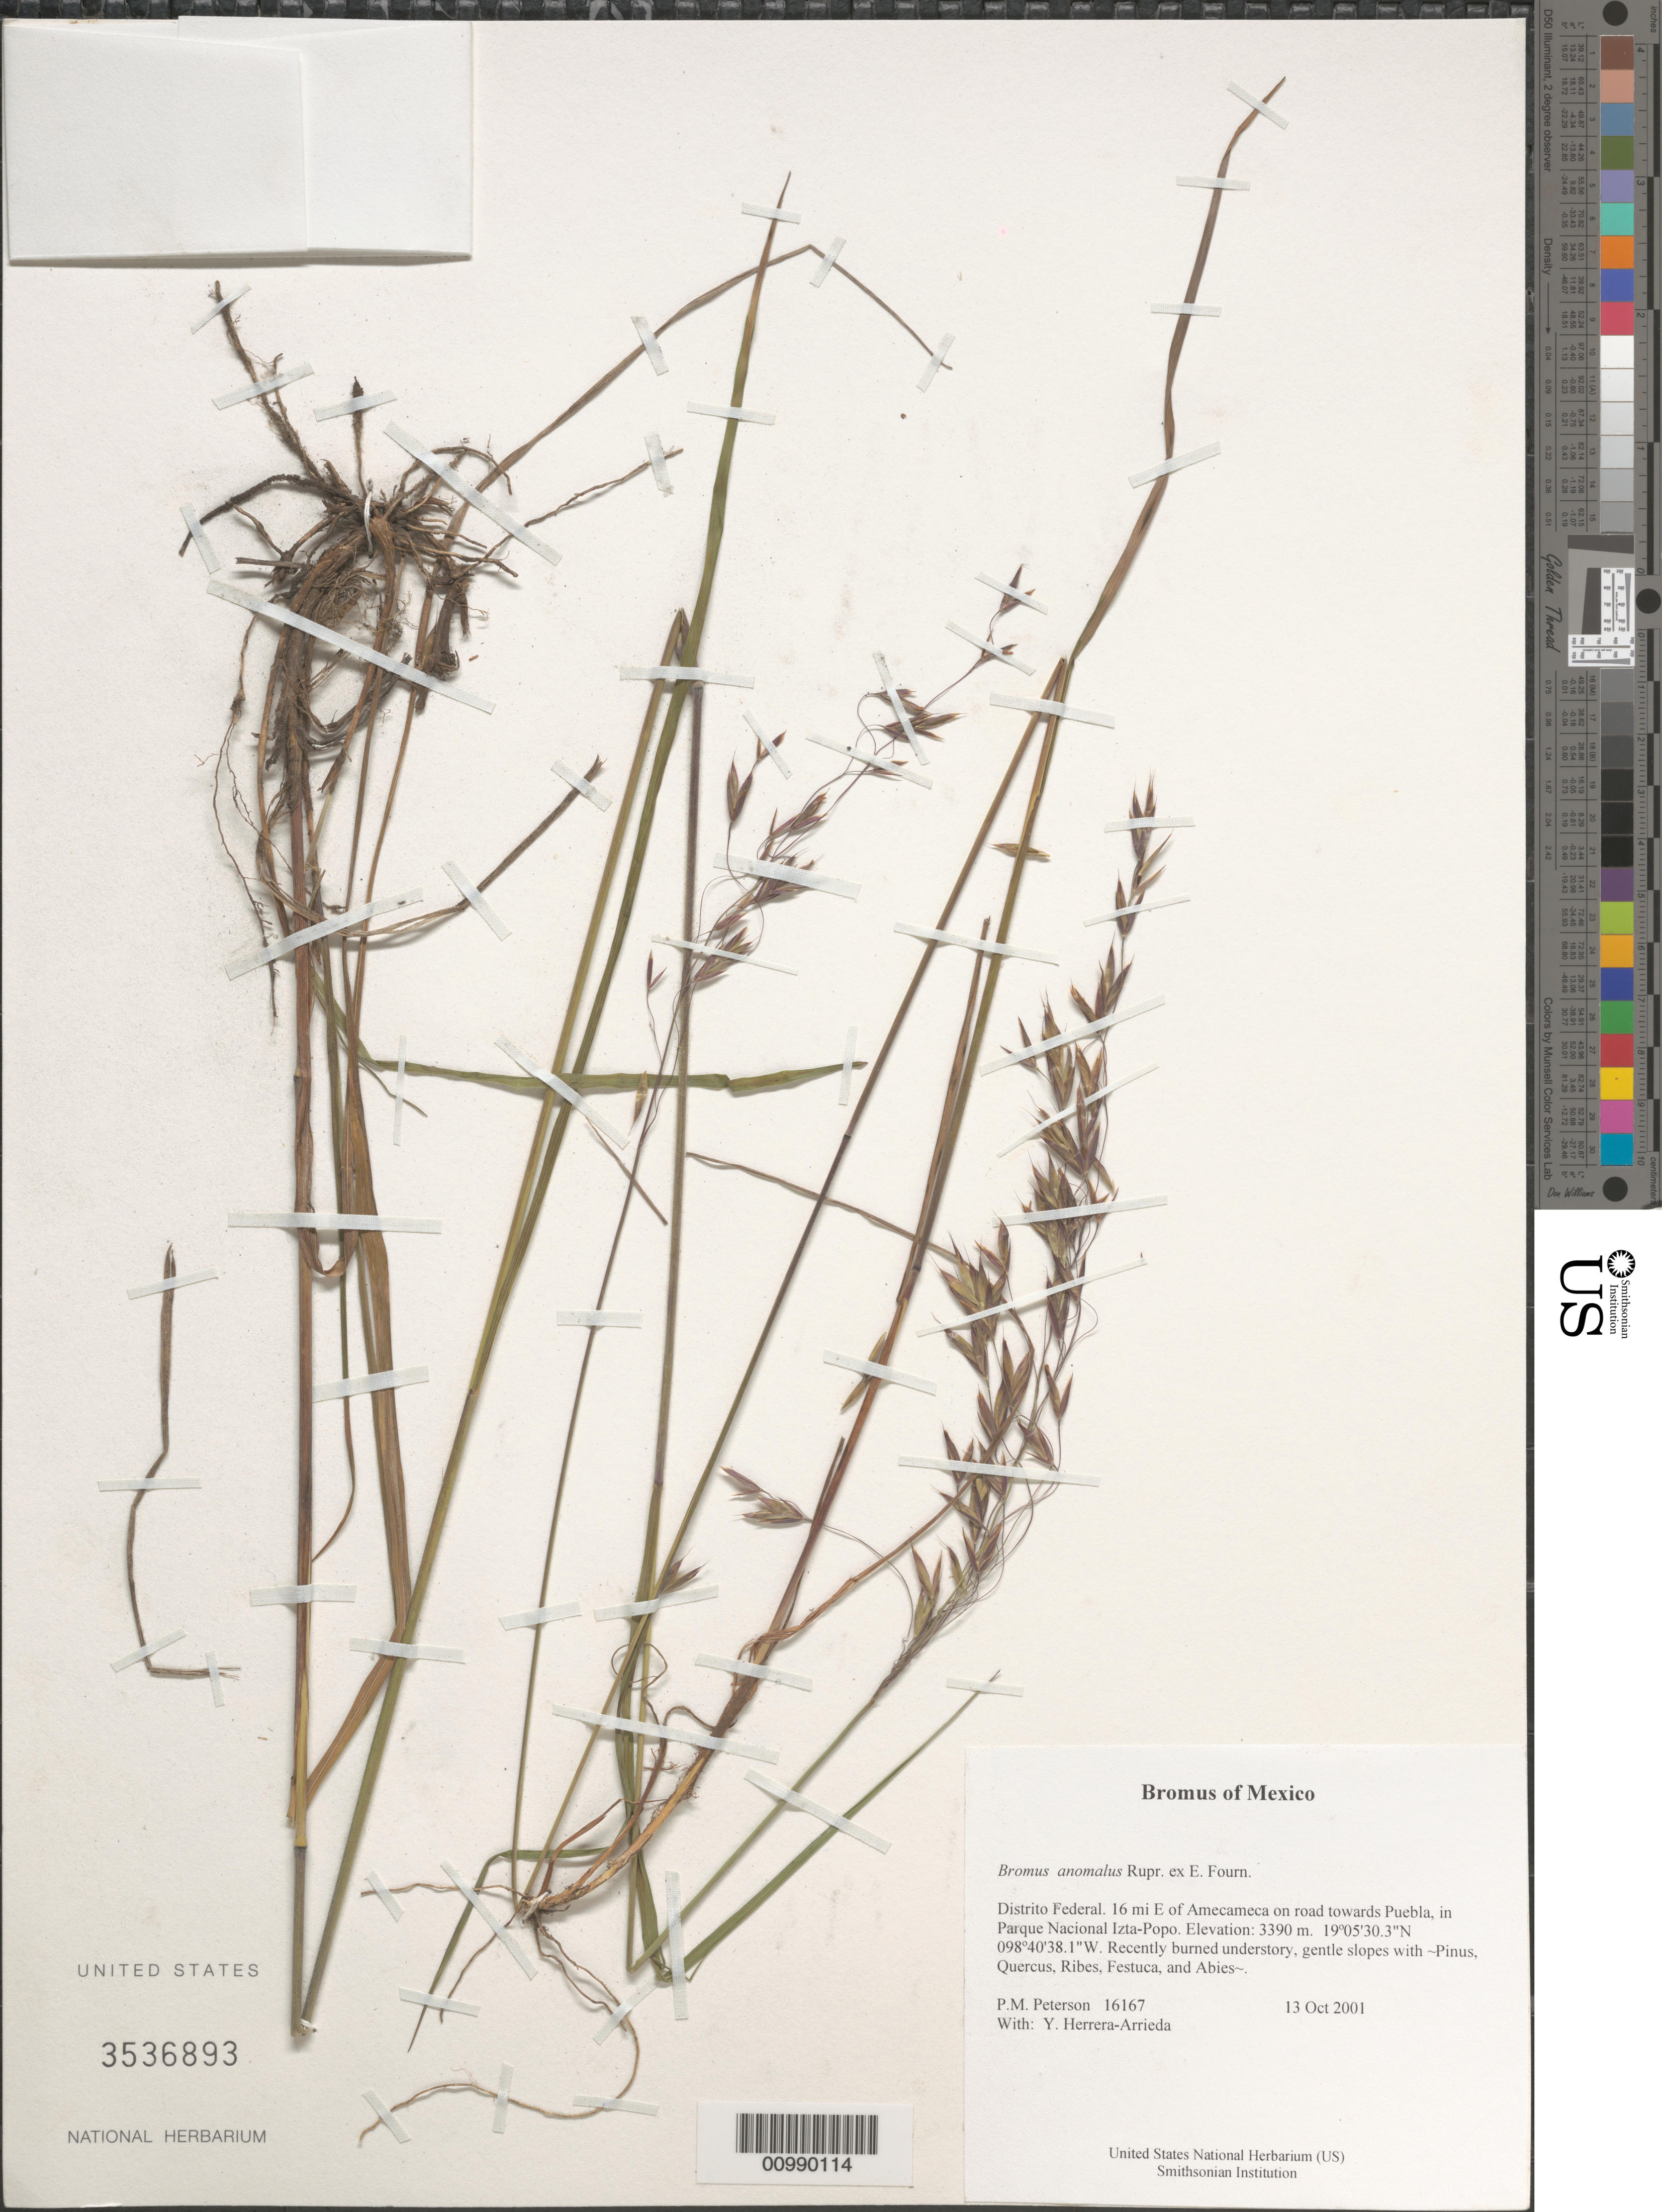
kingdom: Plantae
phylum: Tracheophyta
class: Liliopsida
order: Poales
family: Poaceae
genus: Bromus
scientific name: Bromus anomalus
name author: Rupr. ex E. Fourn.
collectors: P. M. Peterson & Y. Herrera Arrieta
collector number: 16167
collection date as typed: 13 Oct 2001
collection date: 2001-10-13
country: Mexico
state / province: Distrito Federal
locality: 16 mi E of Amecameca on road towards Puebla, in Parque Nacional Izta-Popo.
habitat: Recently burned understory, gentle slopes with ~Pinus, Quercus, Ribes, Festuca, and Abies~.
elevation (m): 3390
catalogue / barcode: US 3536893